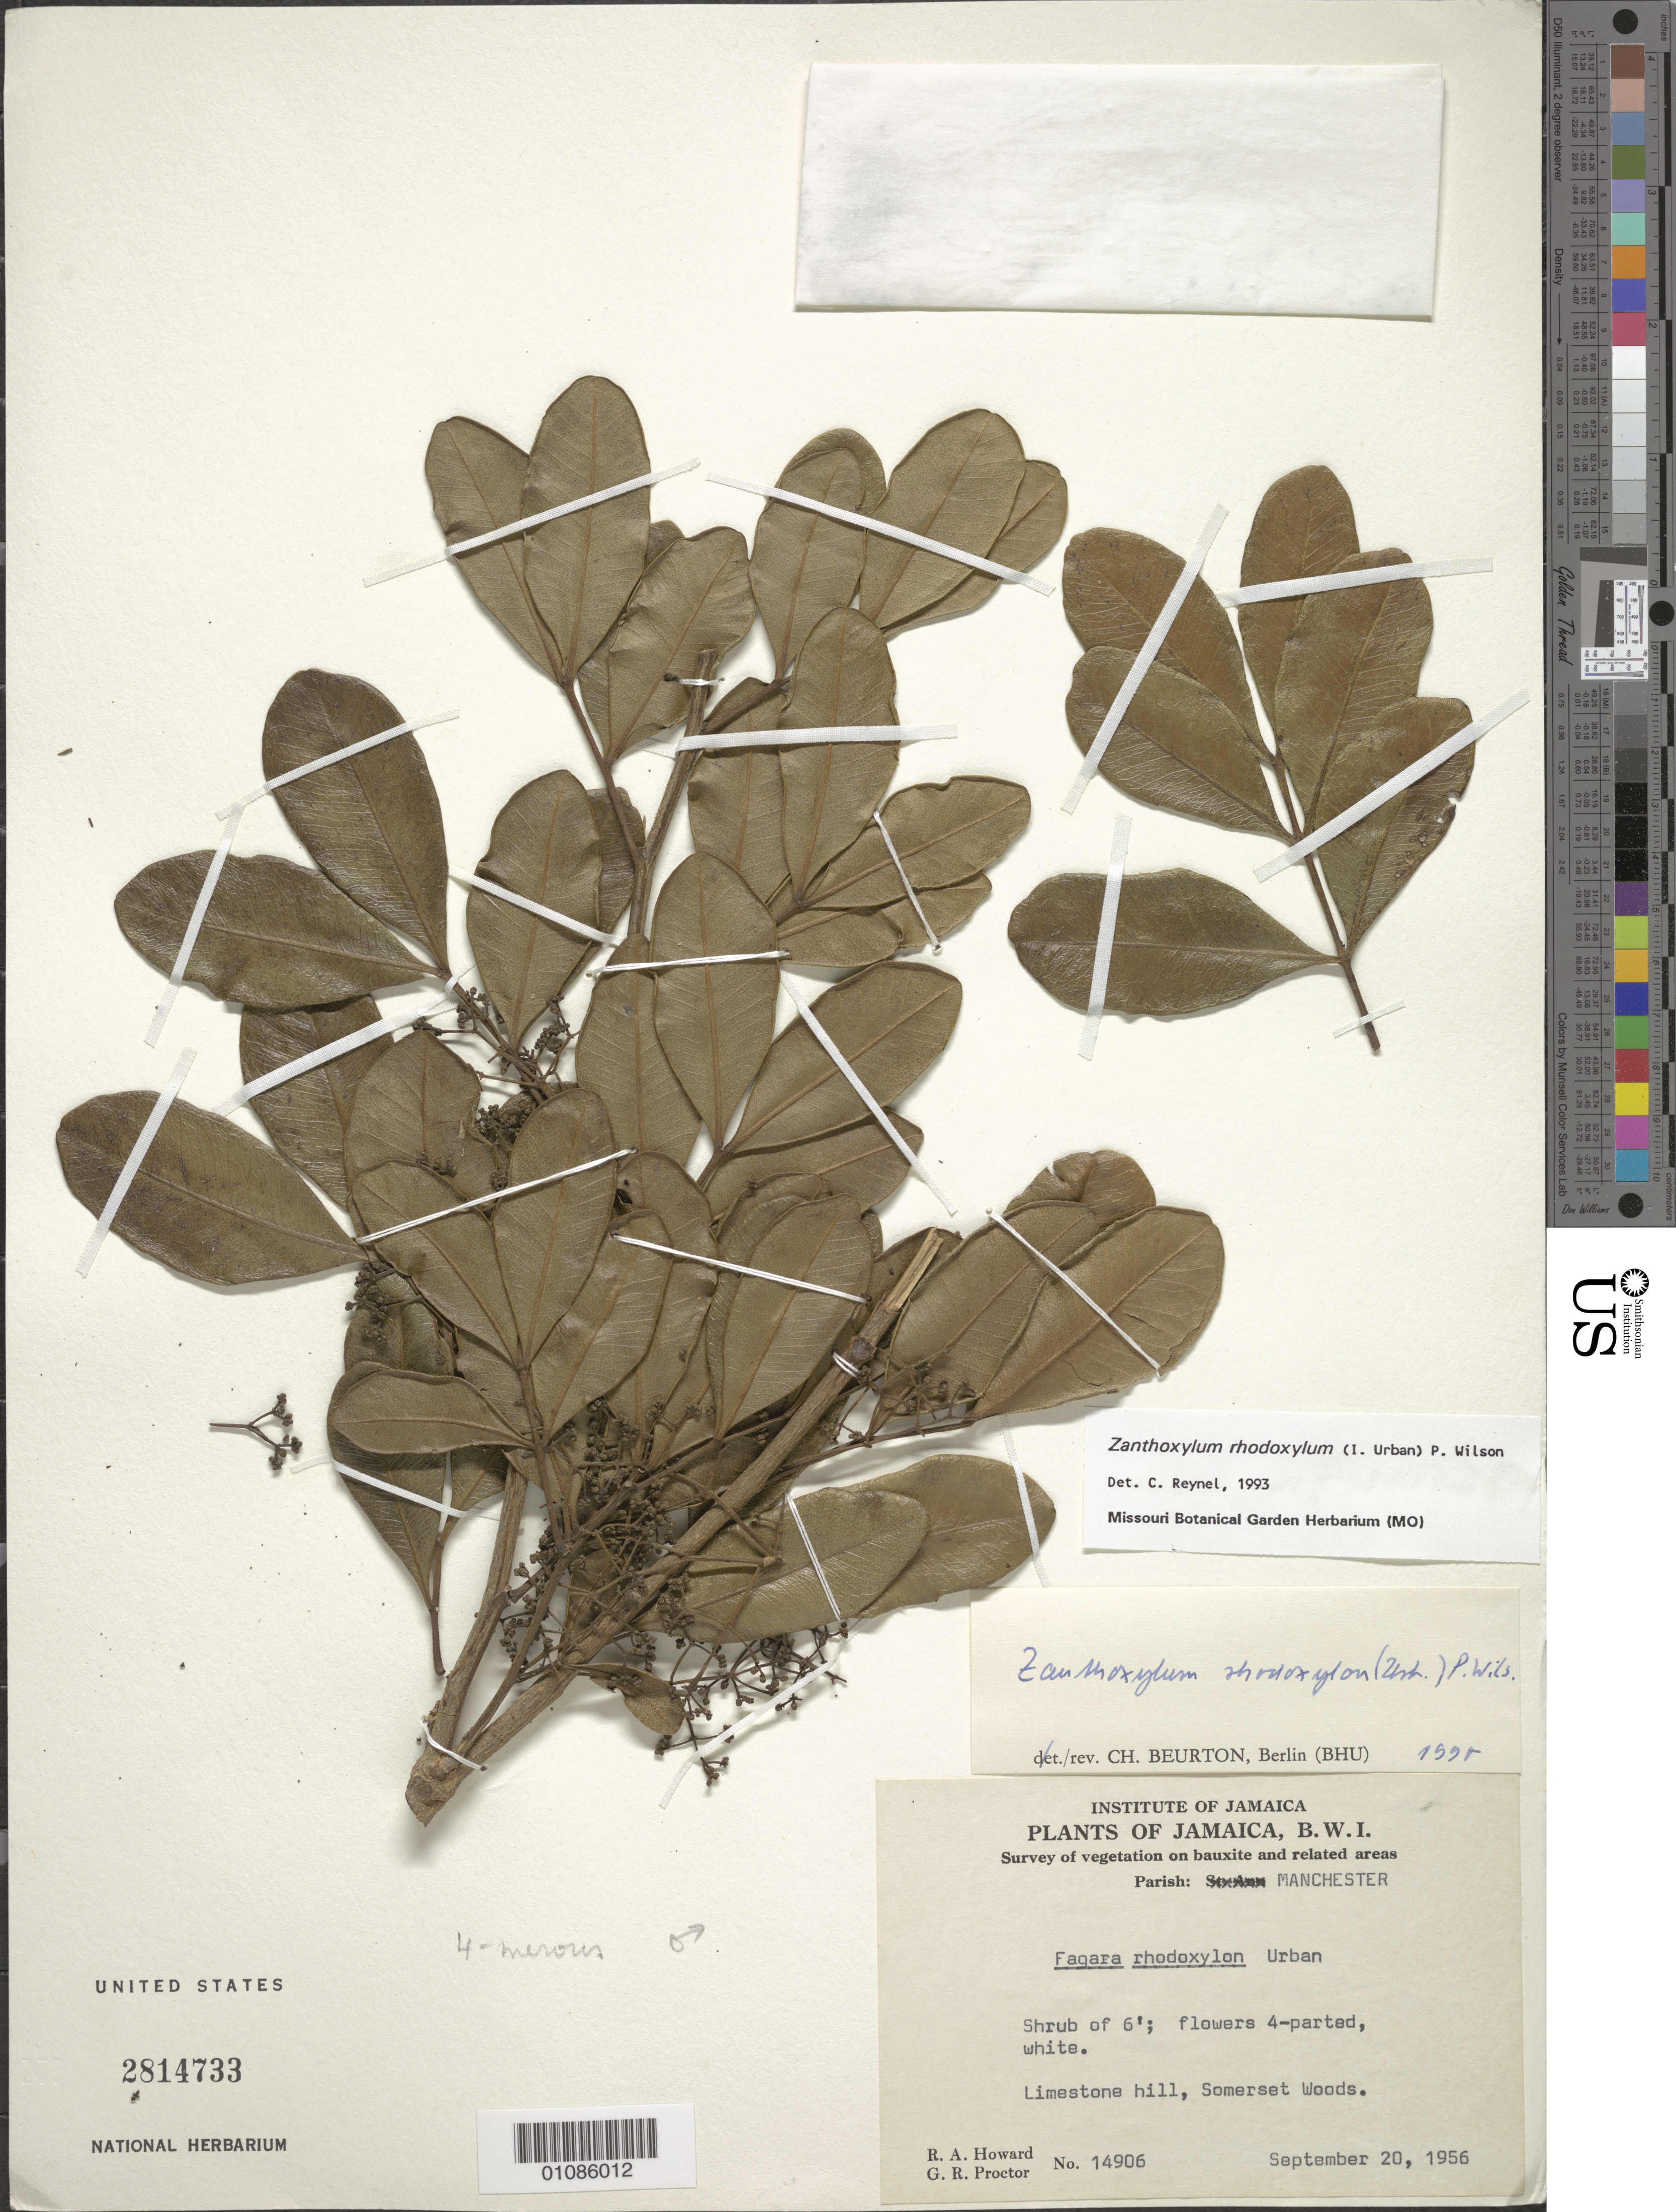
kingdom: Plantae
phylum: Tracheophyta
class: Magnoliopsida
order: Sapindales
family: Rutaceae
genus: Zanthoxylum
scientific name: Zanthoxylum rhodoxylon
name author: (Urb.) P. Wilson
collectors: R. A. Howard & G. R. Proctor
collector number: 14906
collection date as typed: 20 Sep 1956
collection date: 1956-09-20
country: Jamaica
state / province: Manchester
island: Jamaica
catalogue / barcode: US 2814733